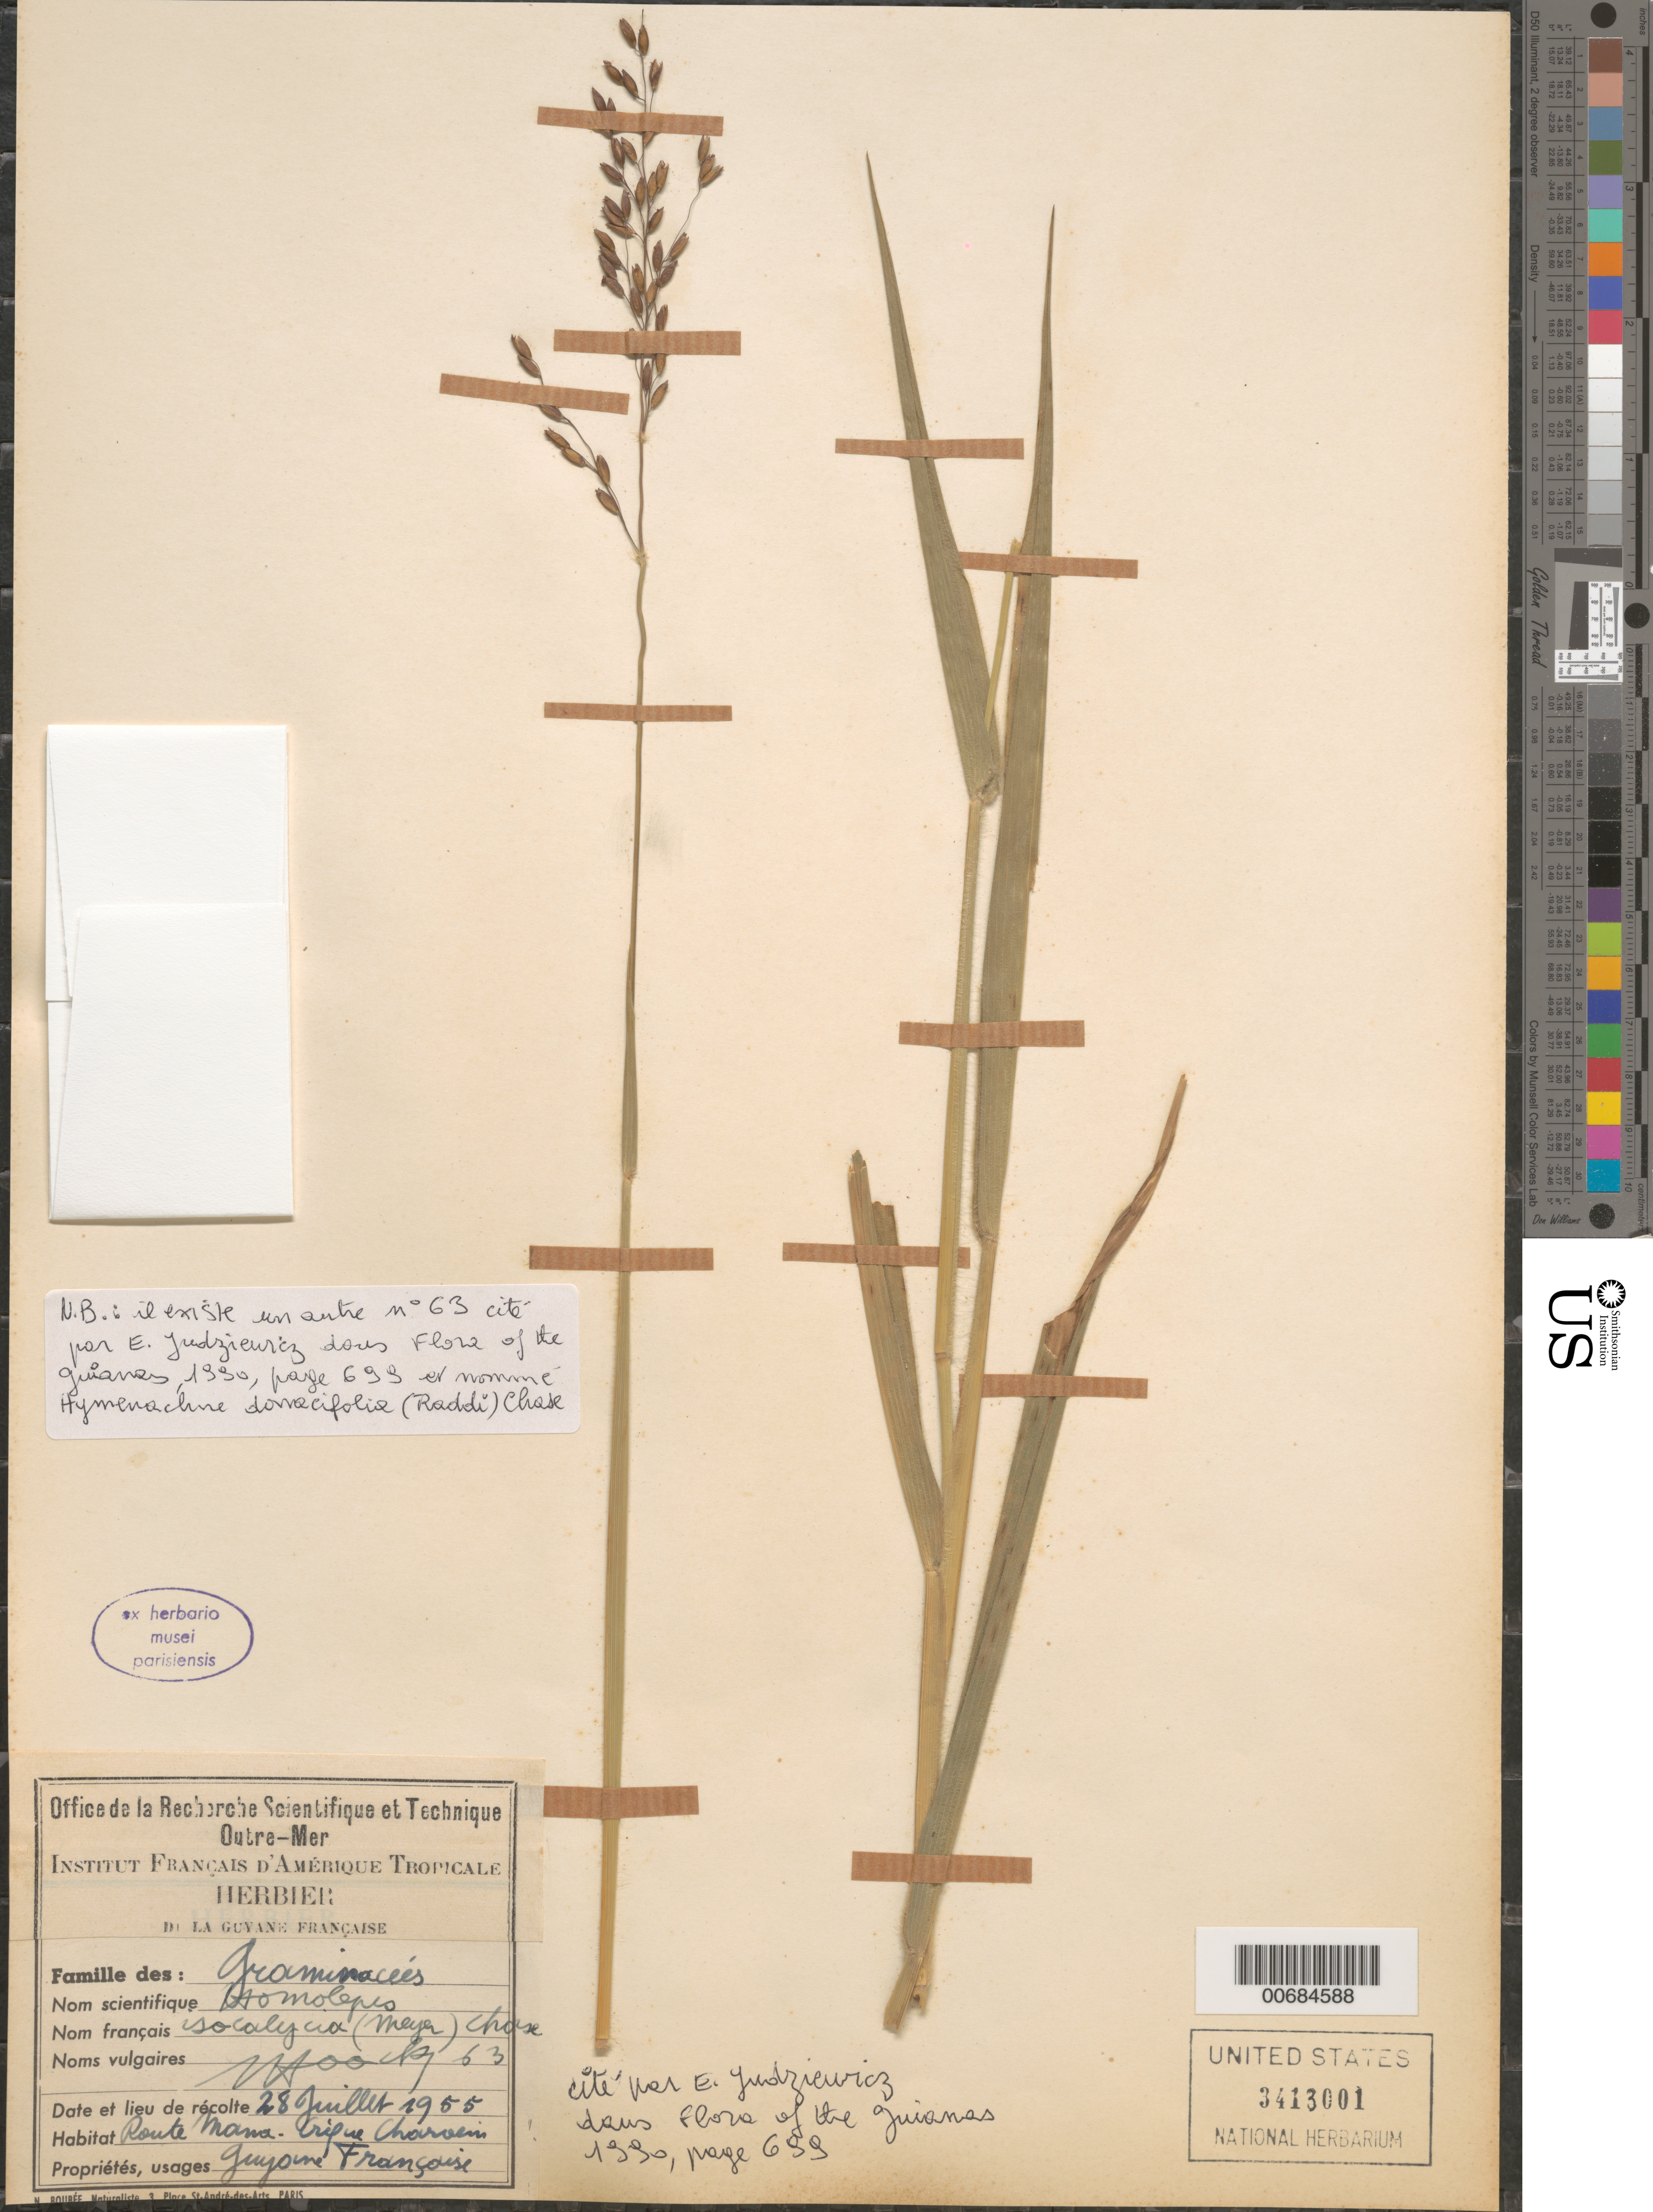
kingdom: Plantae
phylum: Tracheophyta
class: Liliopsida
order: Poales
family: Poaceae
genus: Homolepis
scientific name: Homolepis isocalycia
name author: (G. Mey.) Chase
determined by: Judziewicz, E. J.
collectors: J. Hoock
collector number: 63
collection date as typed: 28-Jul-55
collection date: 1955-07-28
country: French Guiana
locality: Route de Mana, Crique Charvein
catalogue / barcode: US 3413001